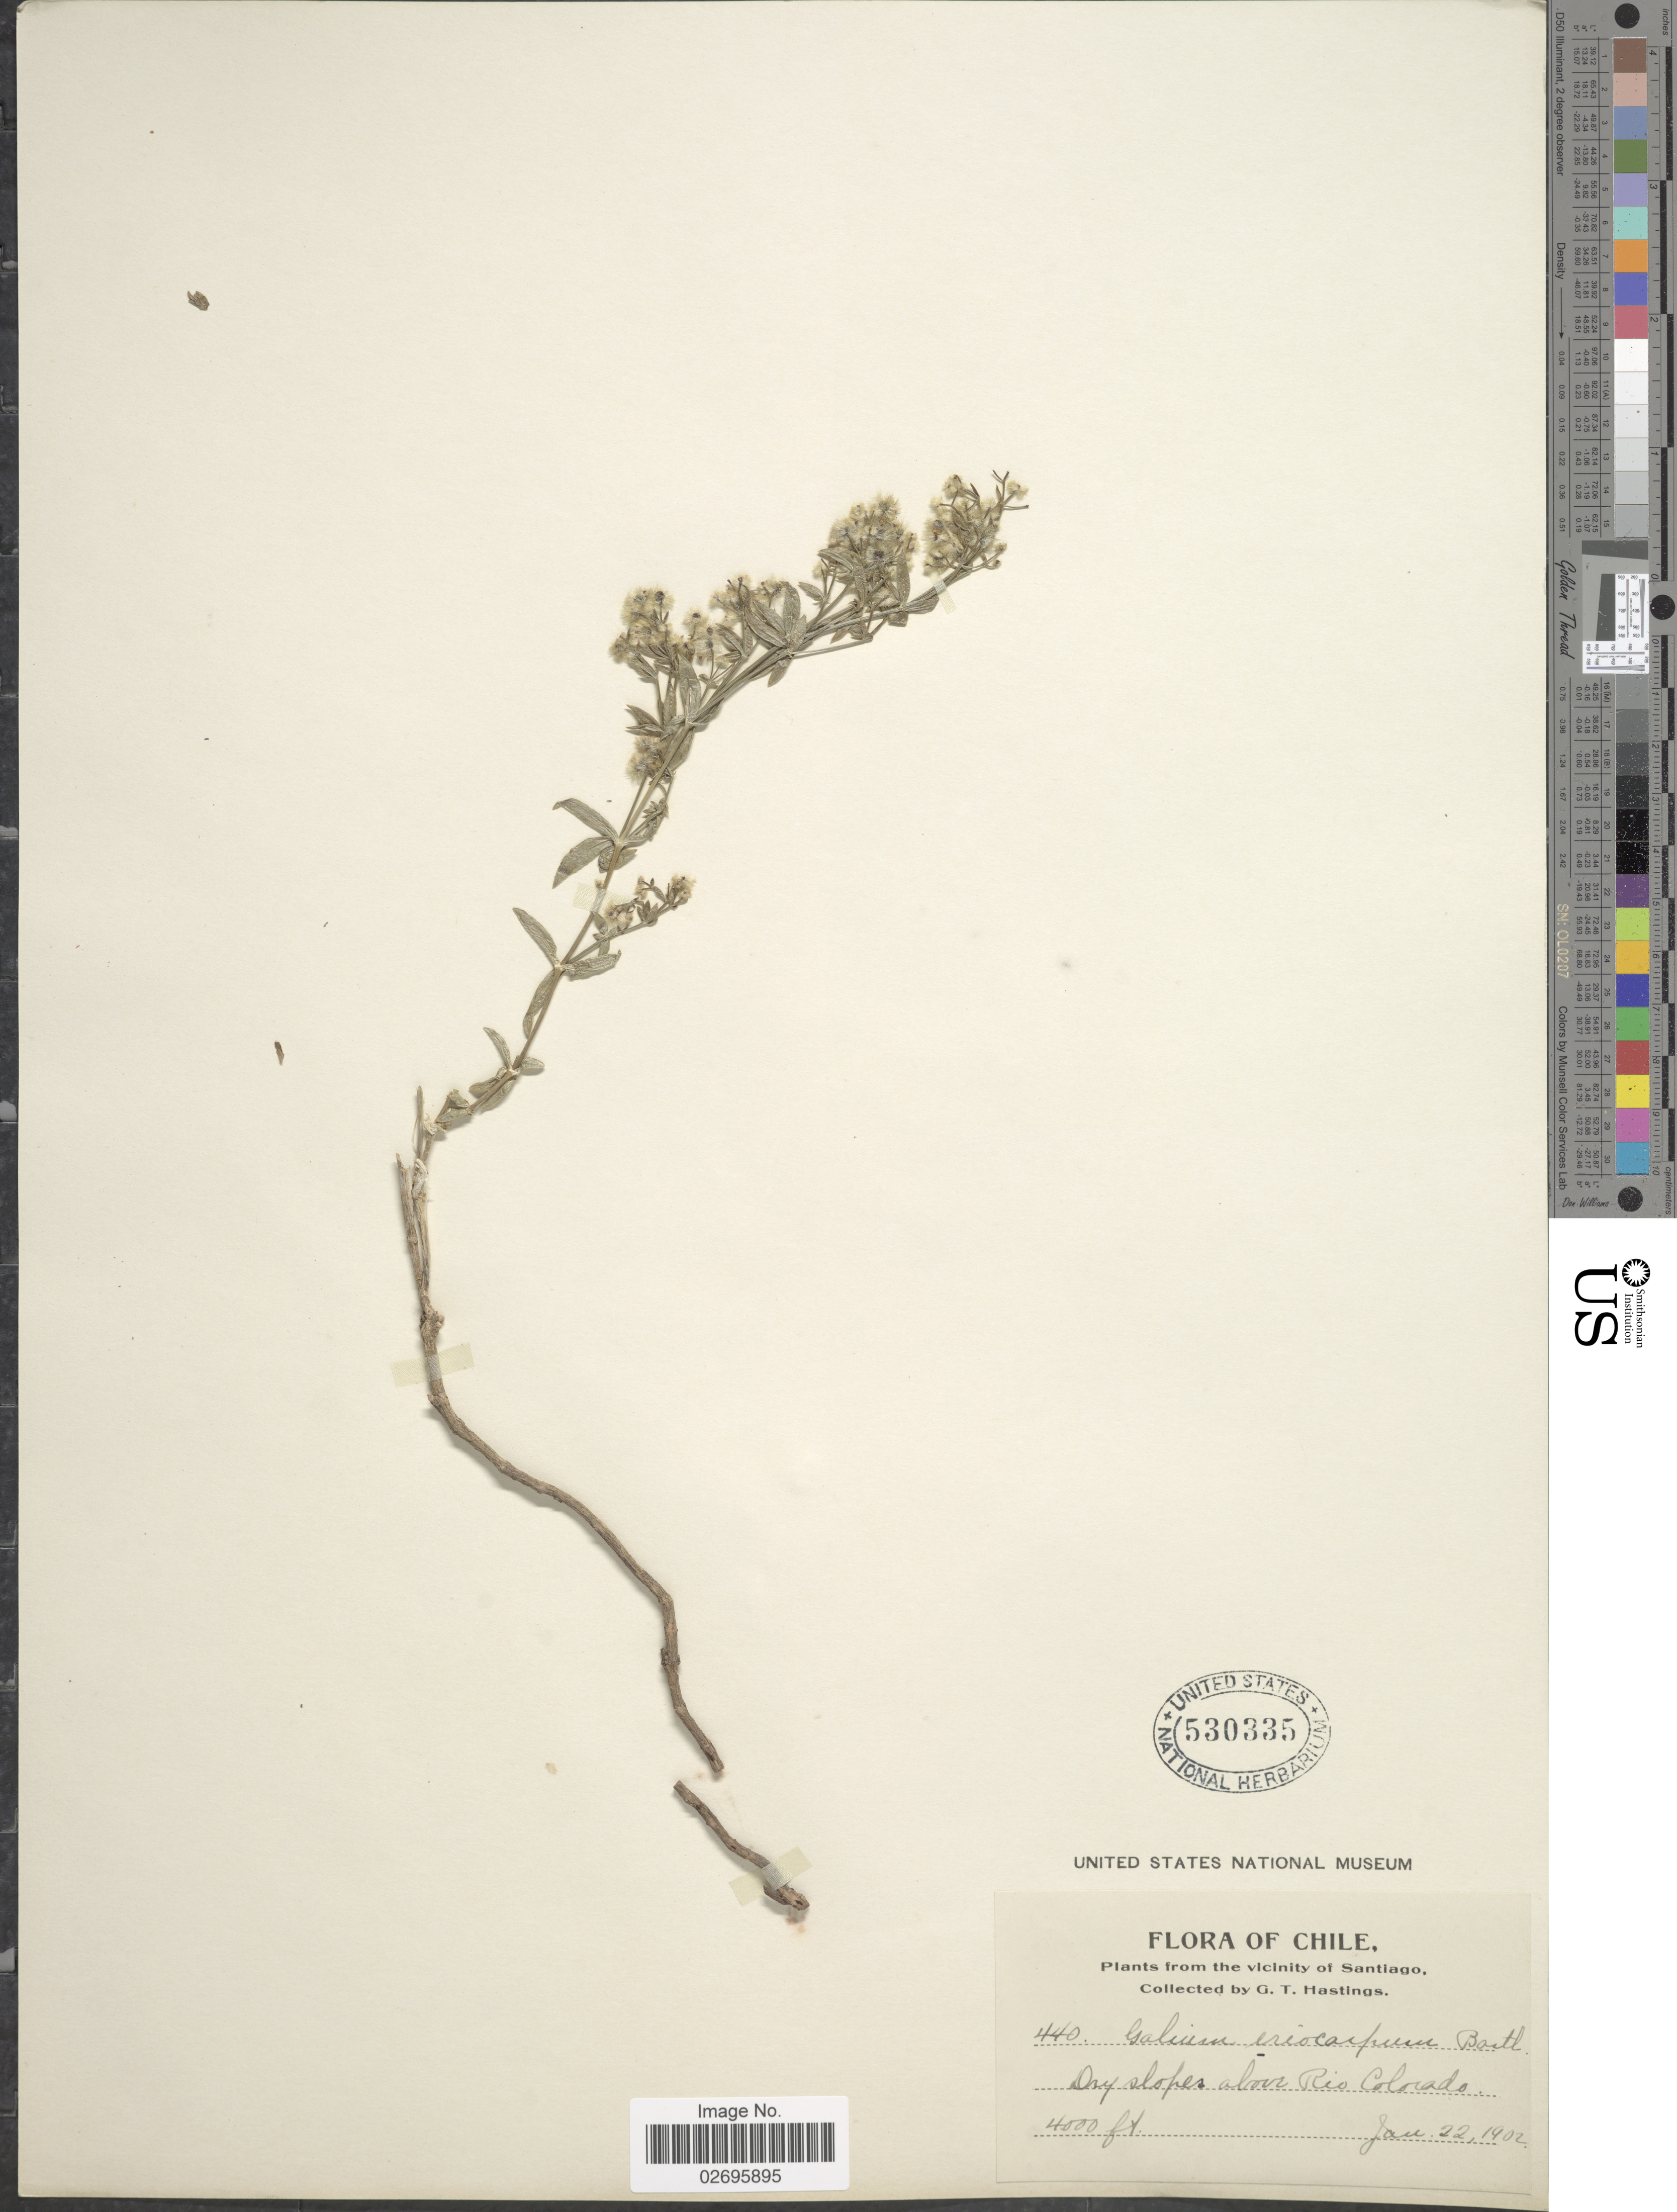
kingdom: Plantae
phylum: Tracheophyta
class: Magnoliopsida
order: Gentianales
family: Rubiaceae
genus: Galium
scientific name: Galium eriocarpum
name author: Bartl. ex DC.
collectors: G. Hastings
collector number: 440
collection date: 1902-01-22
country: Chile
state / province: Región Metropolitana (RM)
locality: From the vicinity of Santiago, Dry slopes above Rio Colorado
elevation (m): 1219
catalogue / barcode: US 530335